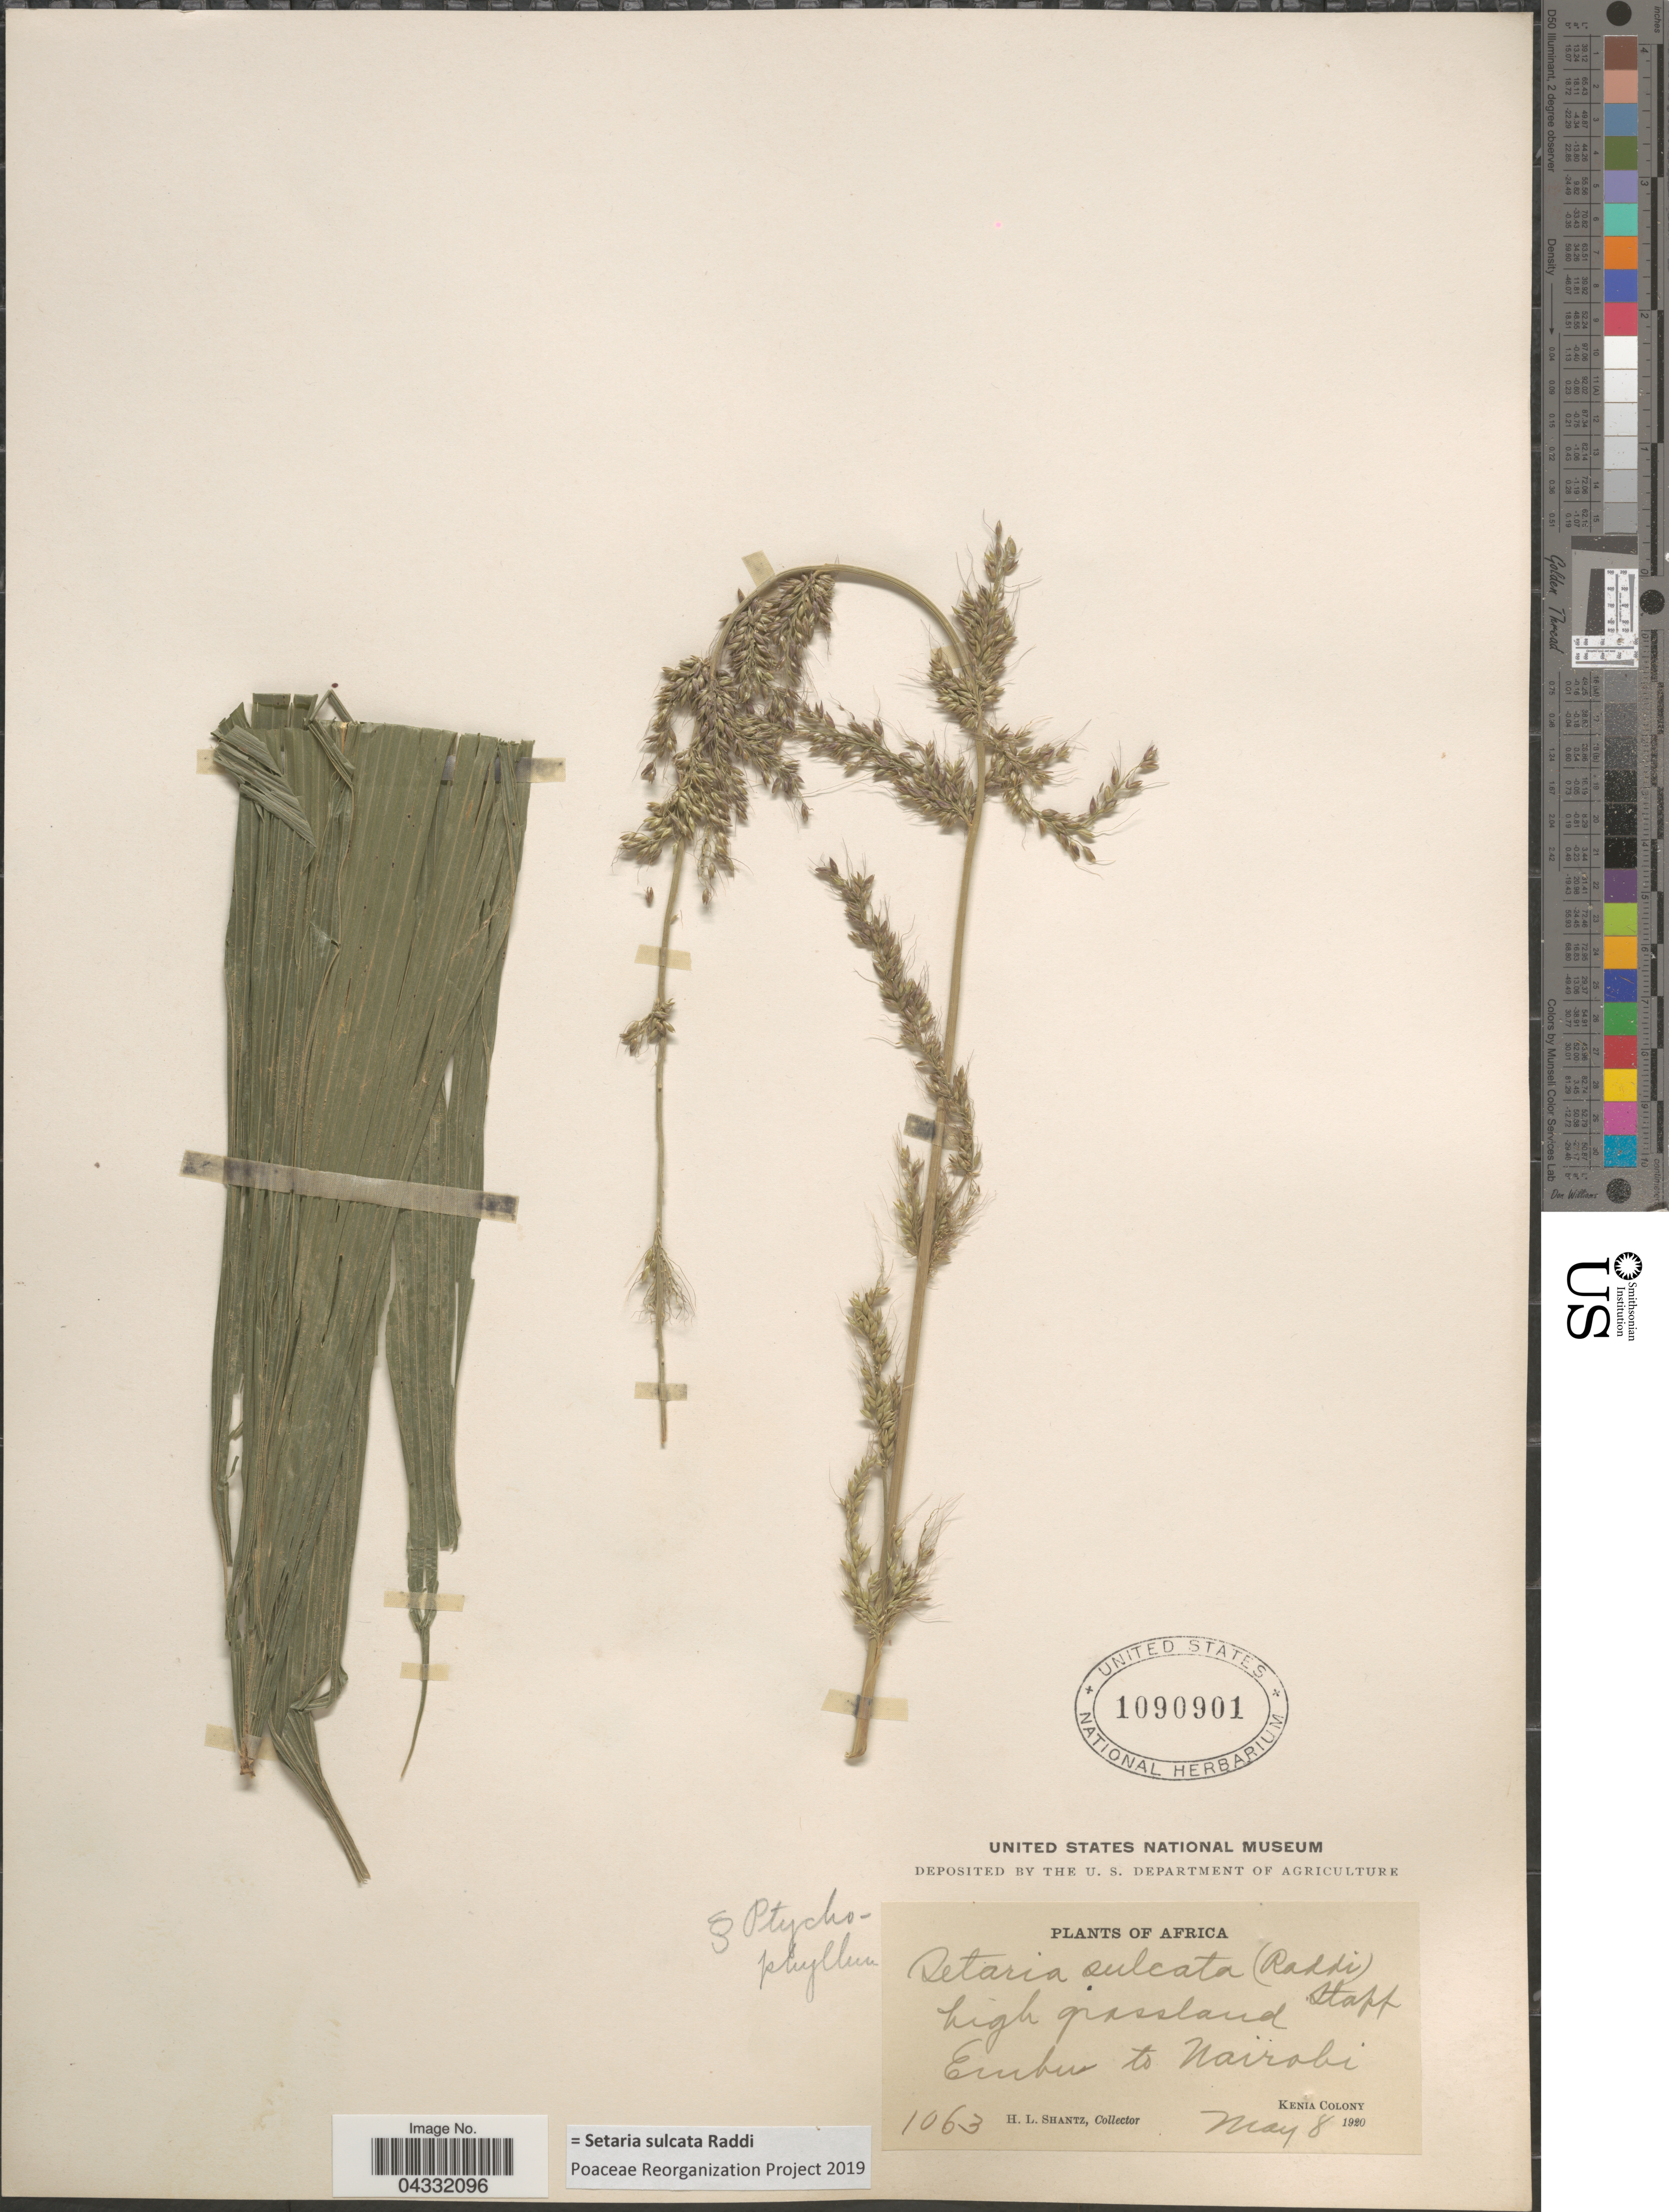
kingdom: Plantae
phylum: Tracheophyta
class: Liliopsida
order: Poales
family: Poaceae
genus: Setaria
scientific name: Setaria sulcata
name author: Raddi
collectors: H. Shantz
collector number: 1063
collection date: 1920-05-08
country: Kenya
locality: Embu to Nairobi. Kenia Colony.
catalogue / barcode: US 1090901